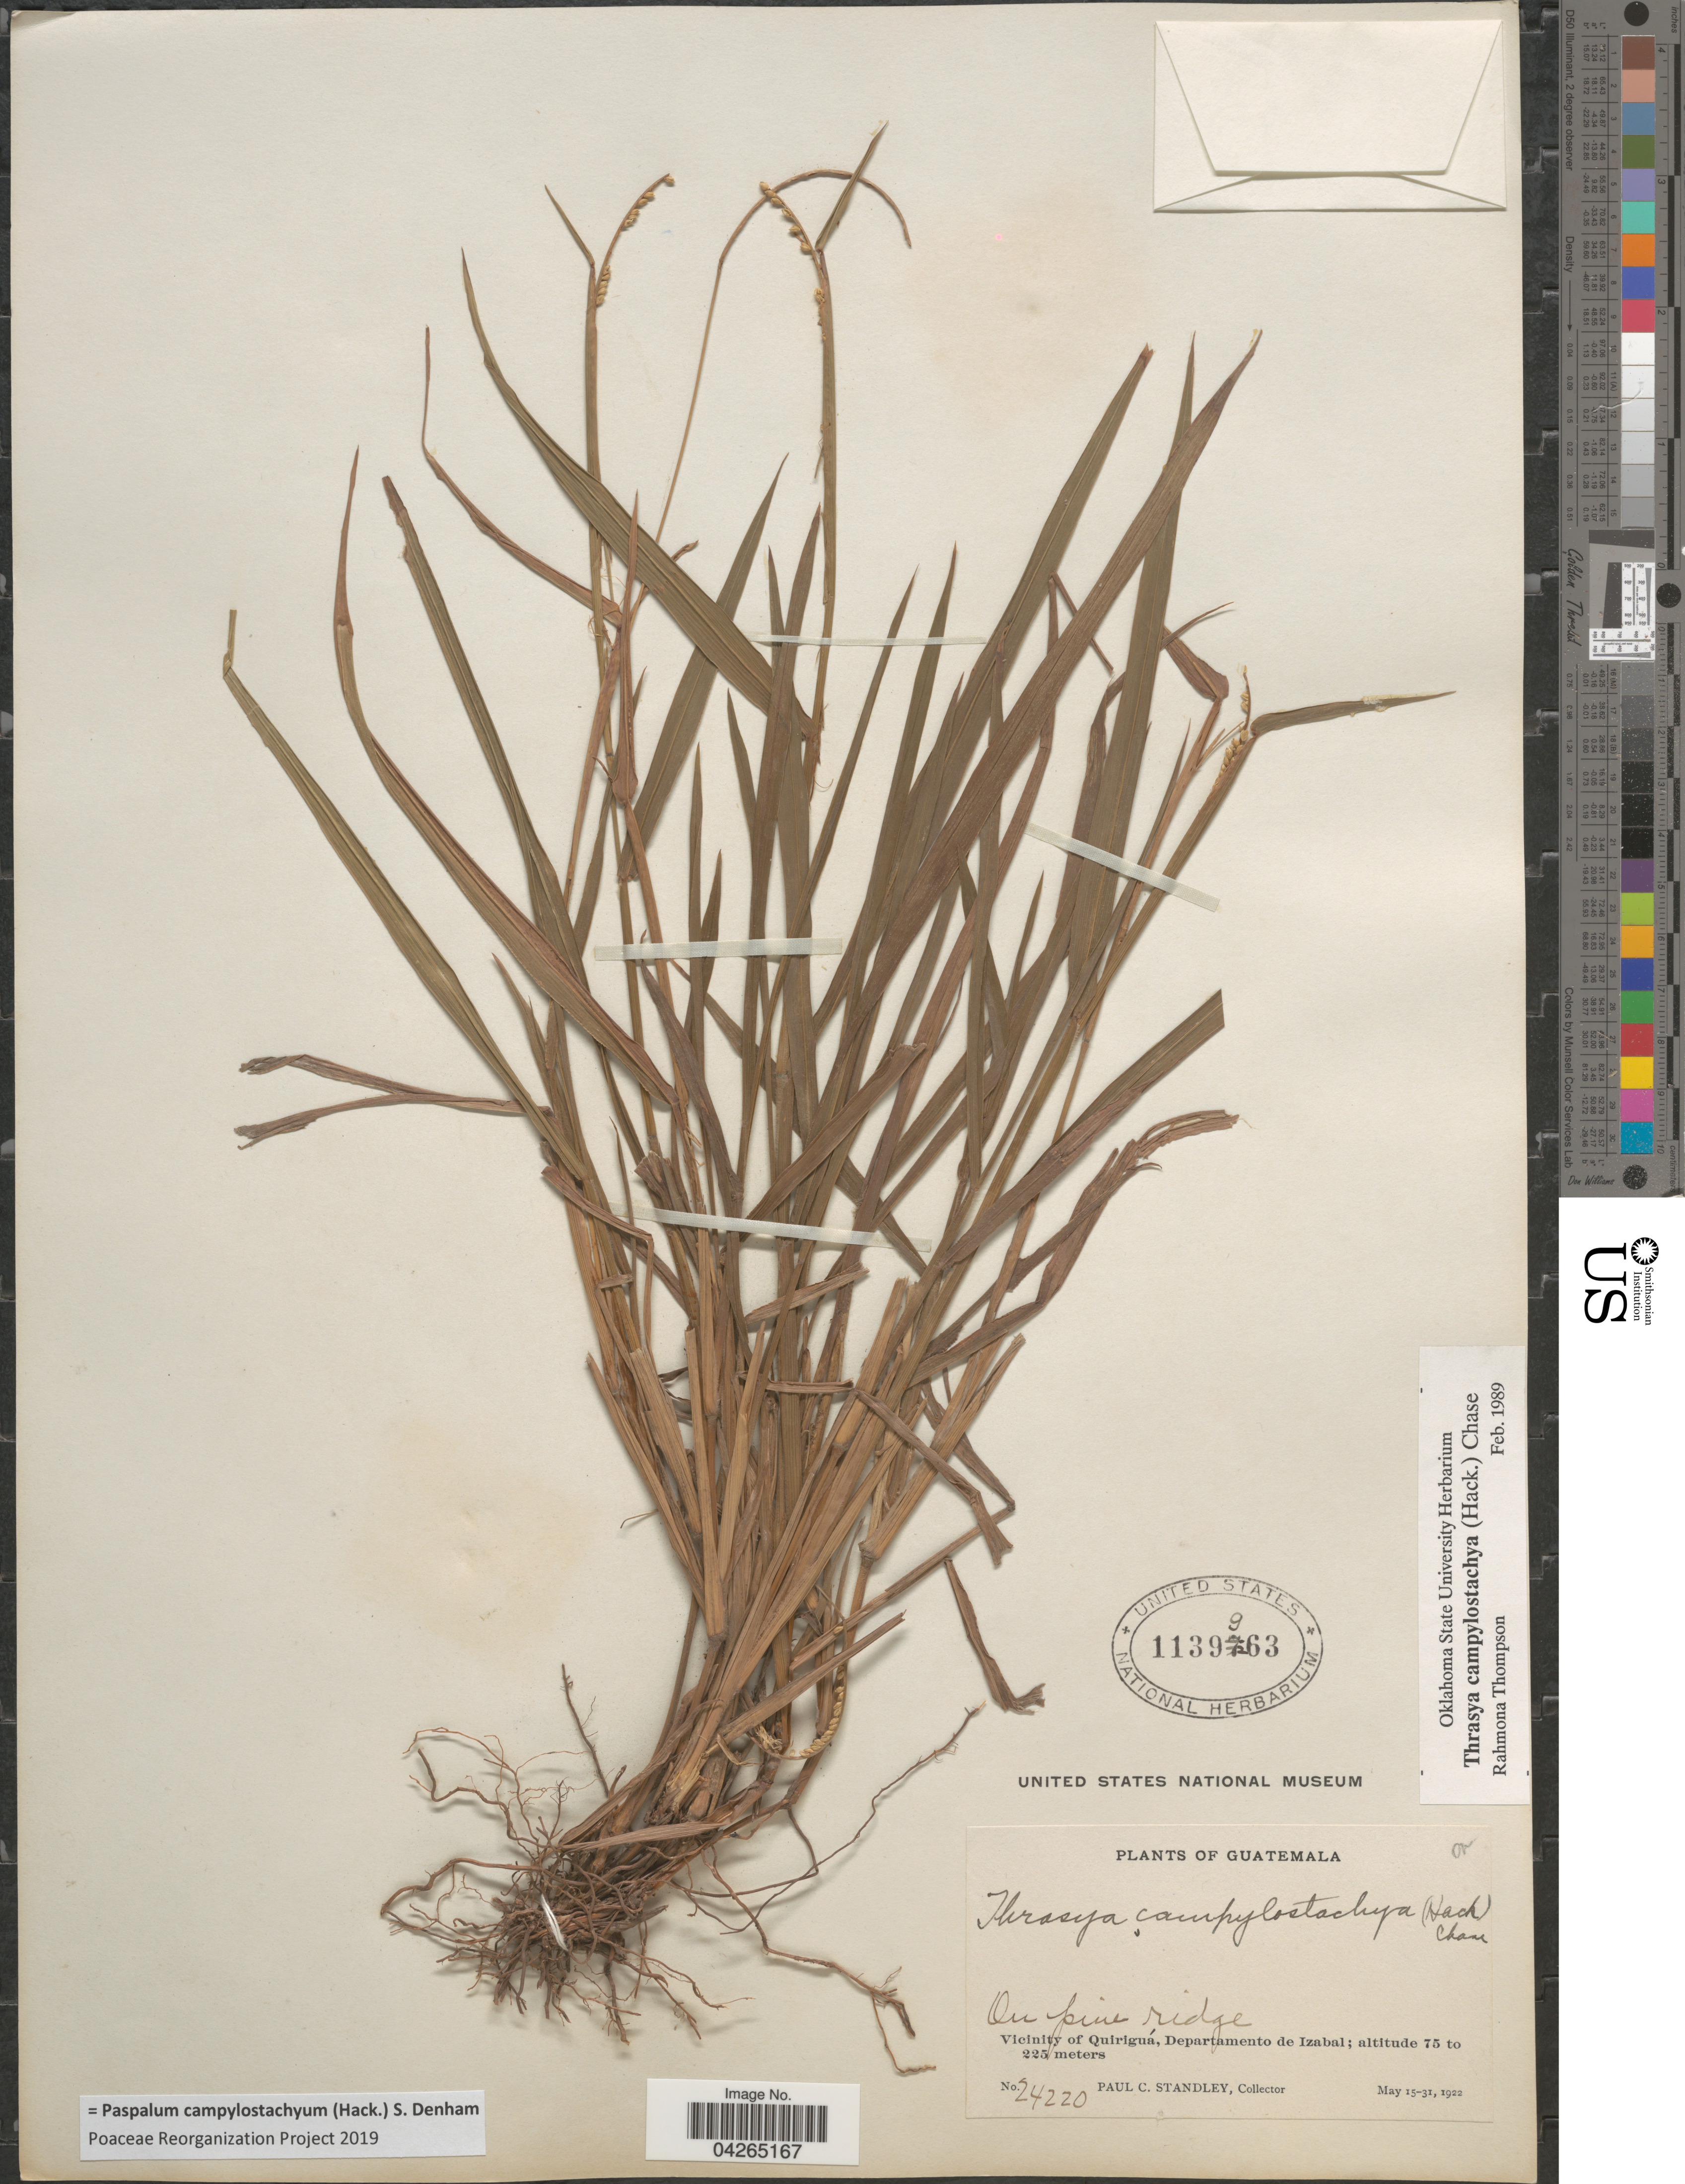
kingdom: Plantae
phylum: Tracheophyta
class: Liliopsida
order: Poales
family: Poaceae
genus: Paspalum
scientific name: Paspalum campylostachyum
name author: (Hack.) S. Denham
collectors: P. C. Standley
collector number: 24220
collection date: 1922-05-15/1922-05-31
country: Guatemala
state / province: Izabal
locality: On pine ridge. Vicinity of Quiriguá, Departamento de Izabal.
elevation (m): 75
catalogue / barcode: US 1139963